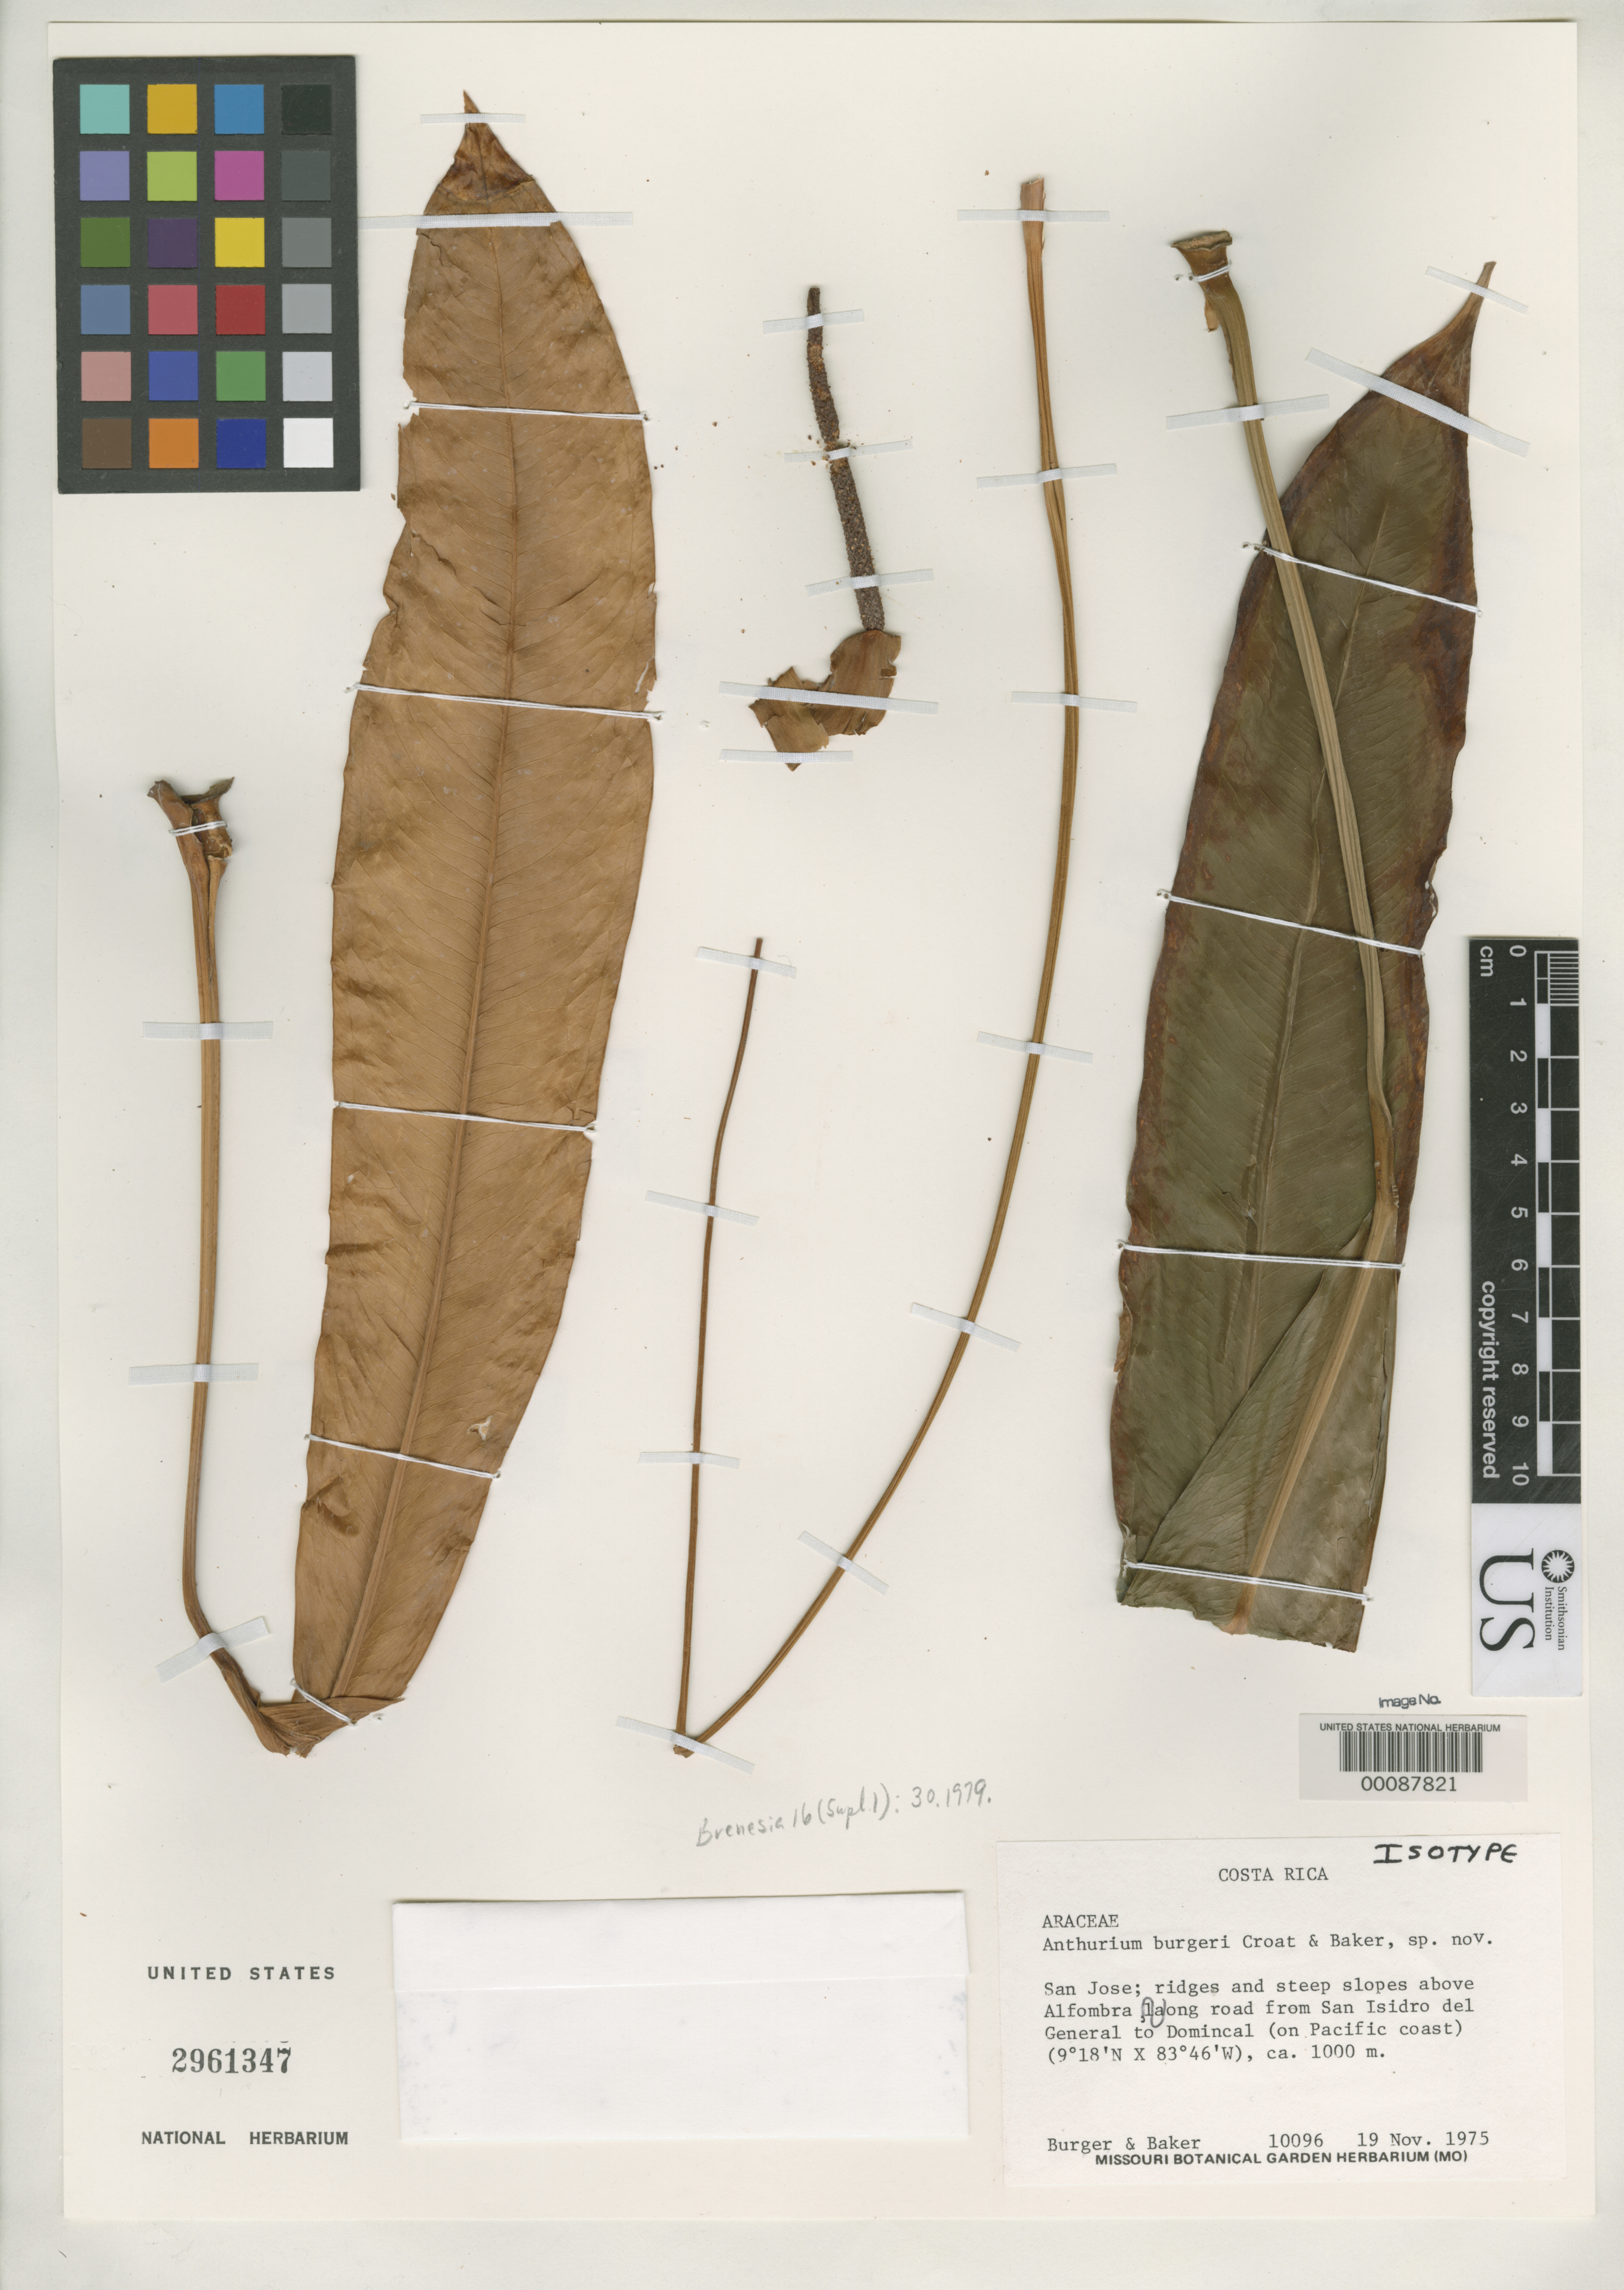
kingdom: Plantae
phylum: Tracheophyta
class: Liliopsida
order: Alismatales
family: Araceae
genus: Anthurium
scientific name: Anthurium burgeri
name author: Croat & R.A. Baker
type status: Isotype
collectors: W. Burger & R. A. Baker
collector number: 10096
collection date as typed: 19 Nov 1975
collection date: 1975-11-19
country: Costa Rica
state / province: San José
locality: Above Alfombra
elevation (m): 1000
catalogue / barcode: US 2961347